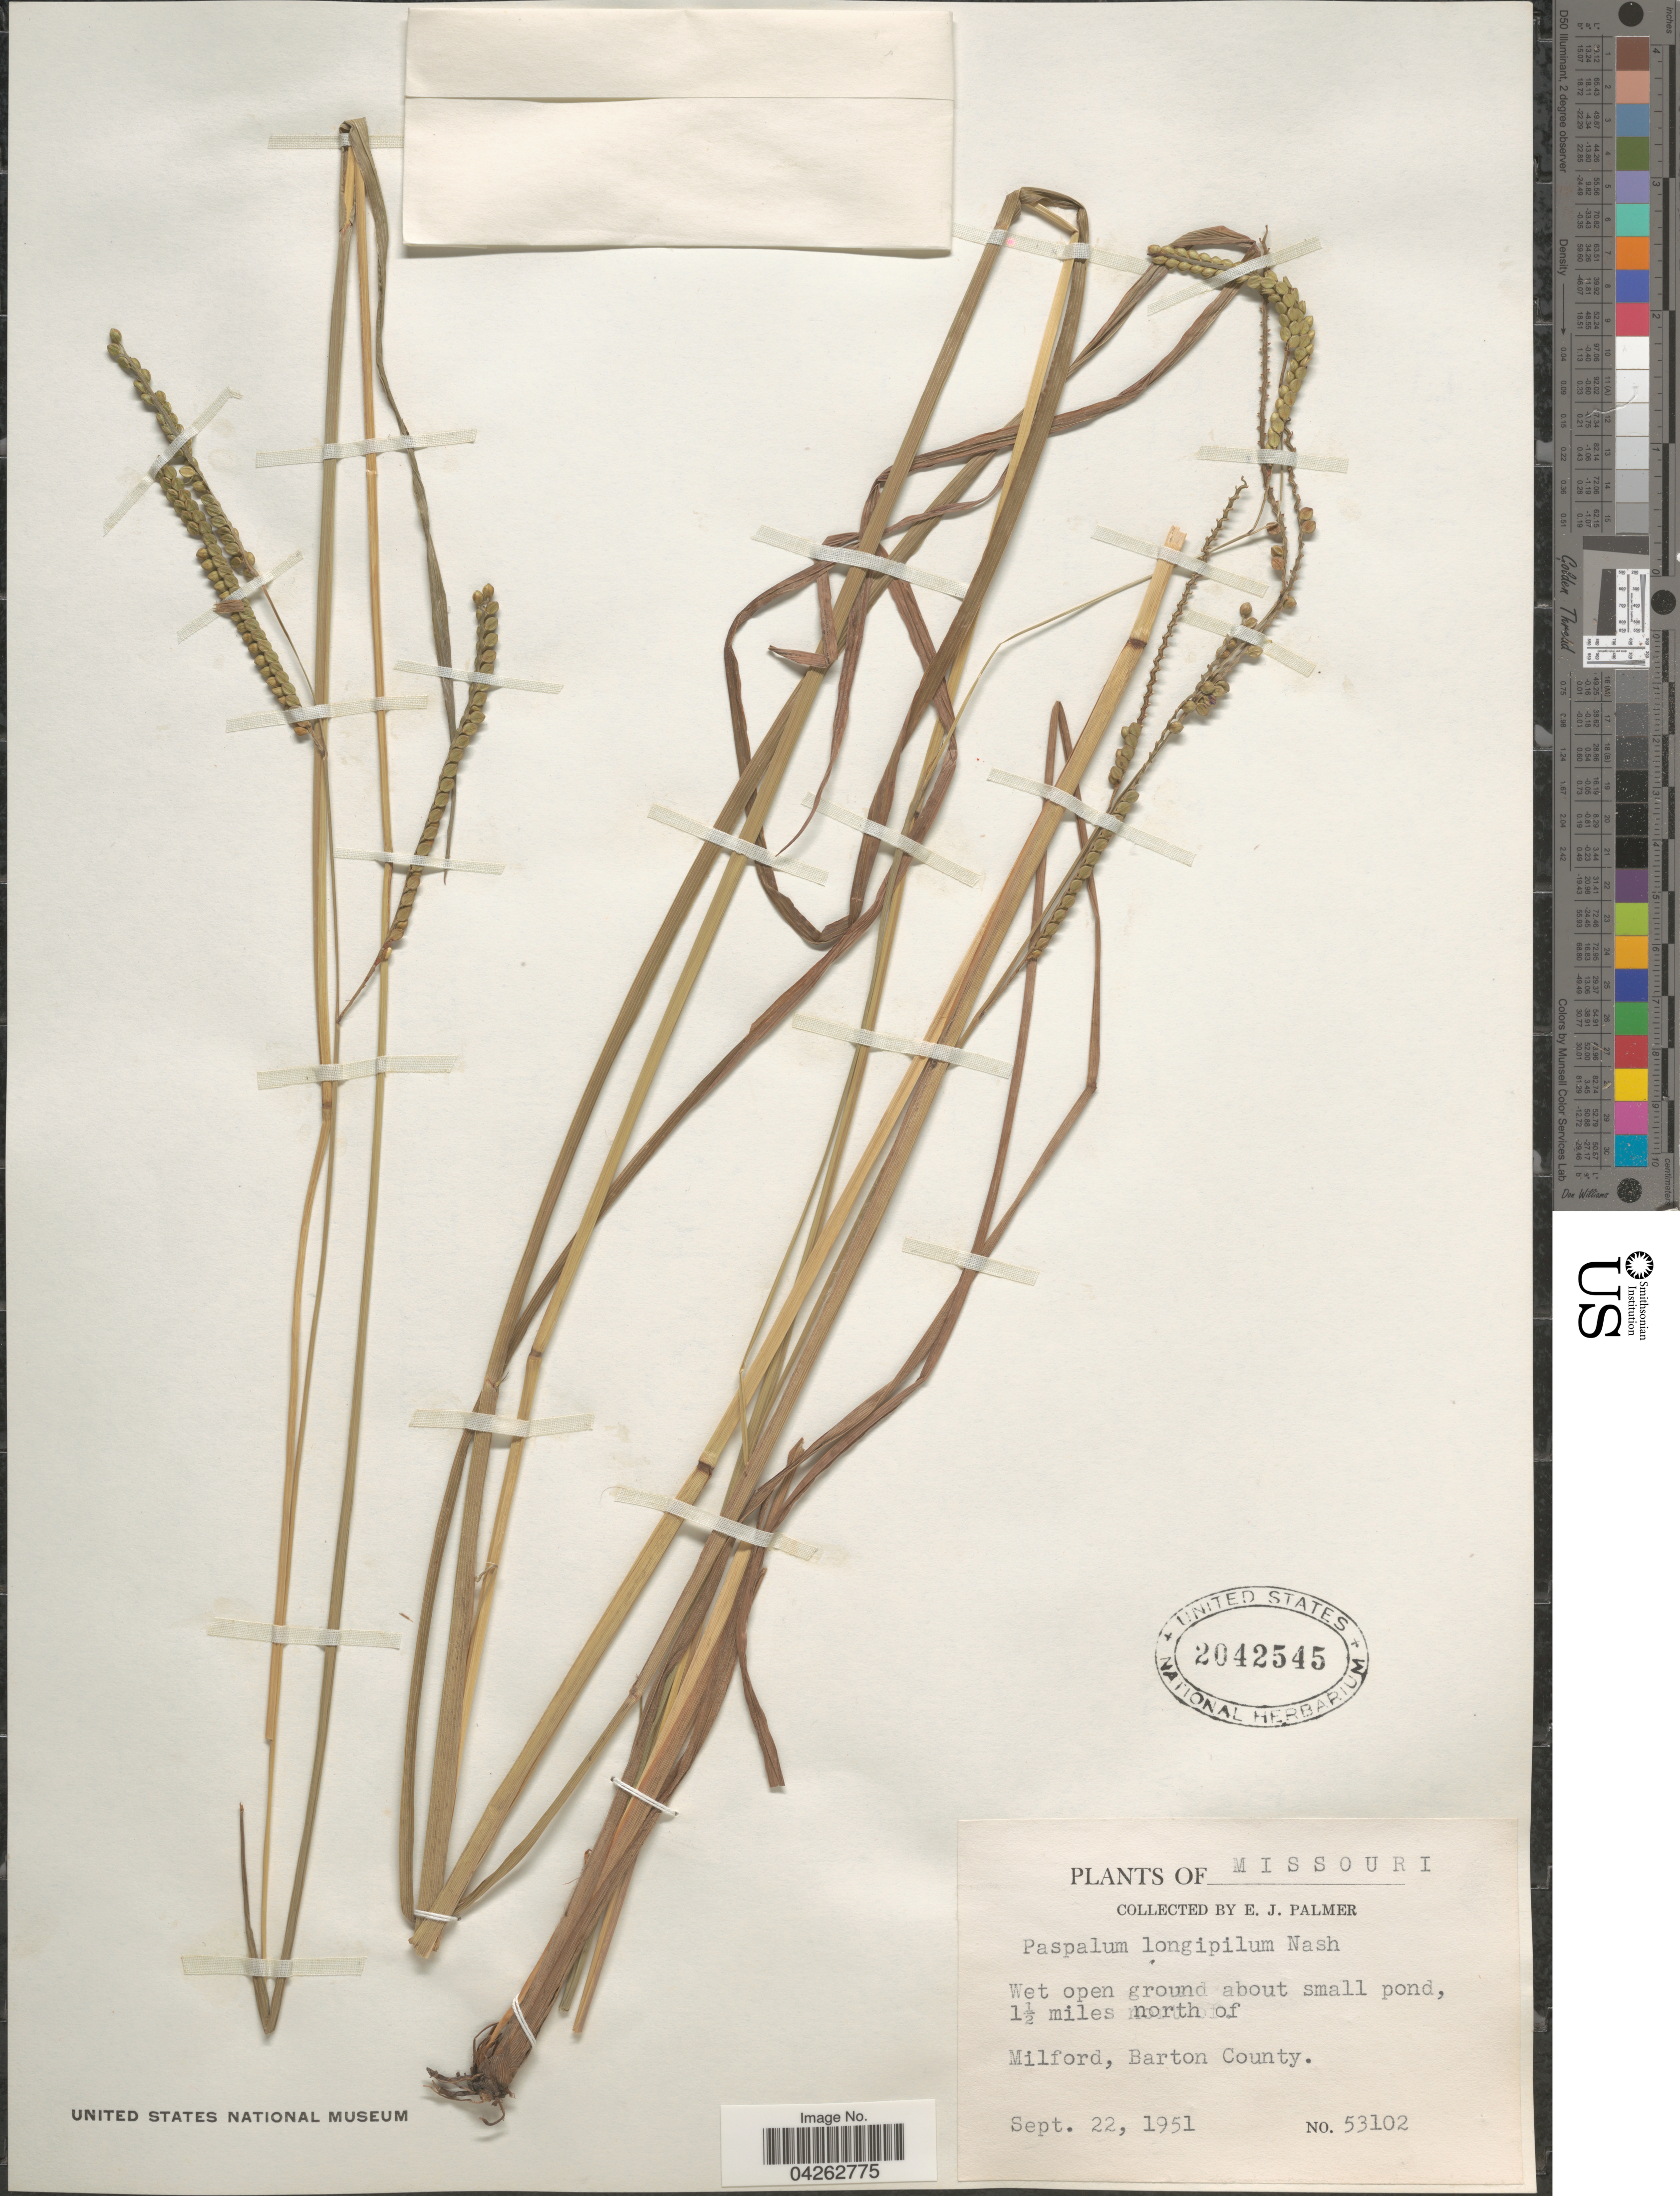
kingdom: Plantae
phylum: Tracheophyta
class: Liliopsida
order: Poales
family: Poaceae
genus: Paspalum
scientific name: Paspalum longipilum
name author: Nash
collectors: E. J. Palmer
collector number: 53102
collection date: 1951-09-22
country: United States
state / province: Missouri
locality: Wet open ground about small pond, 1½ miles north of Milford, Barton County.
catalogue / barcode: US 2042545